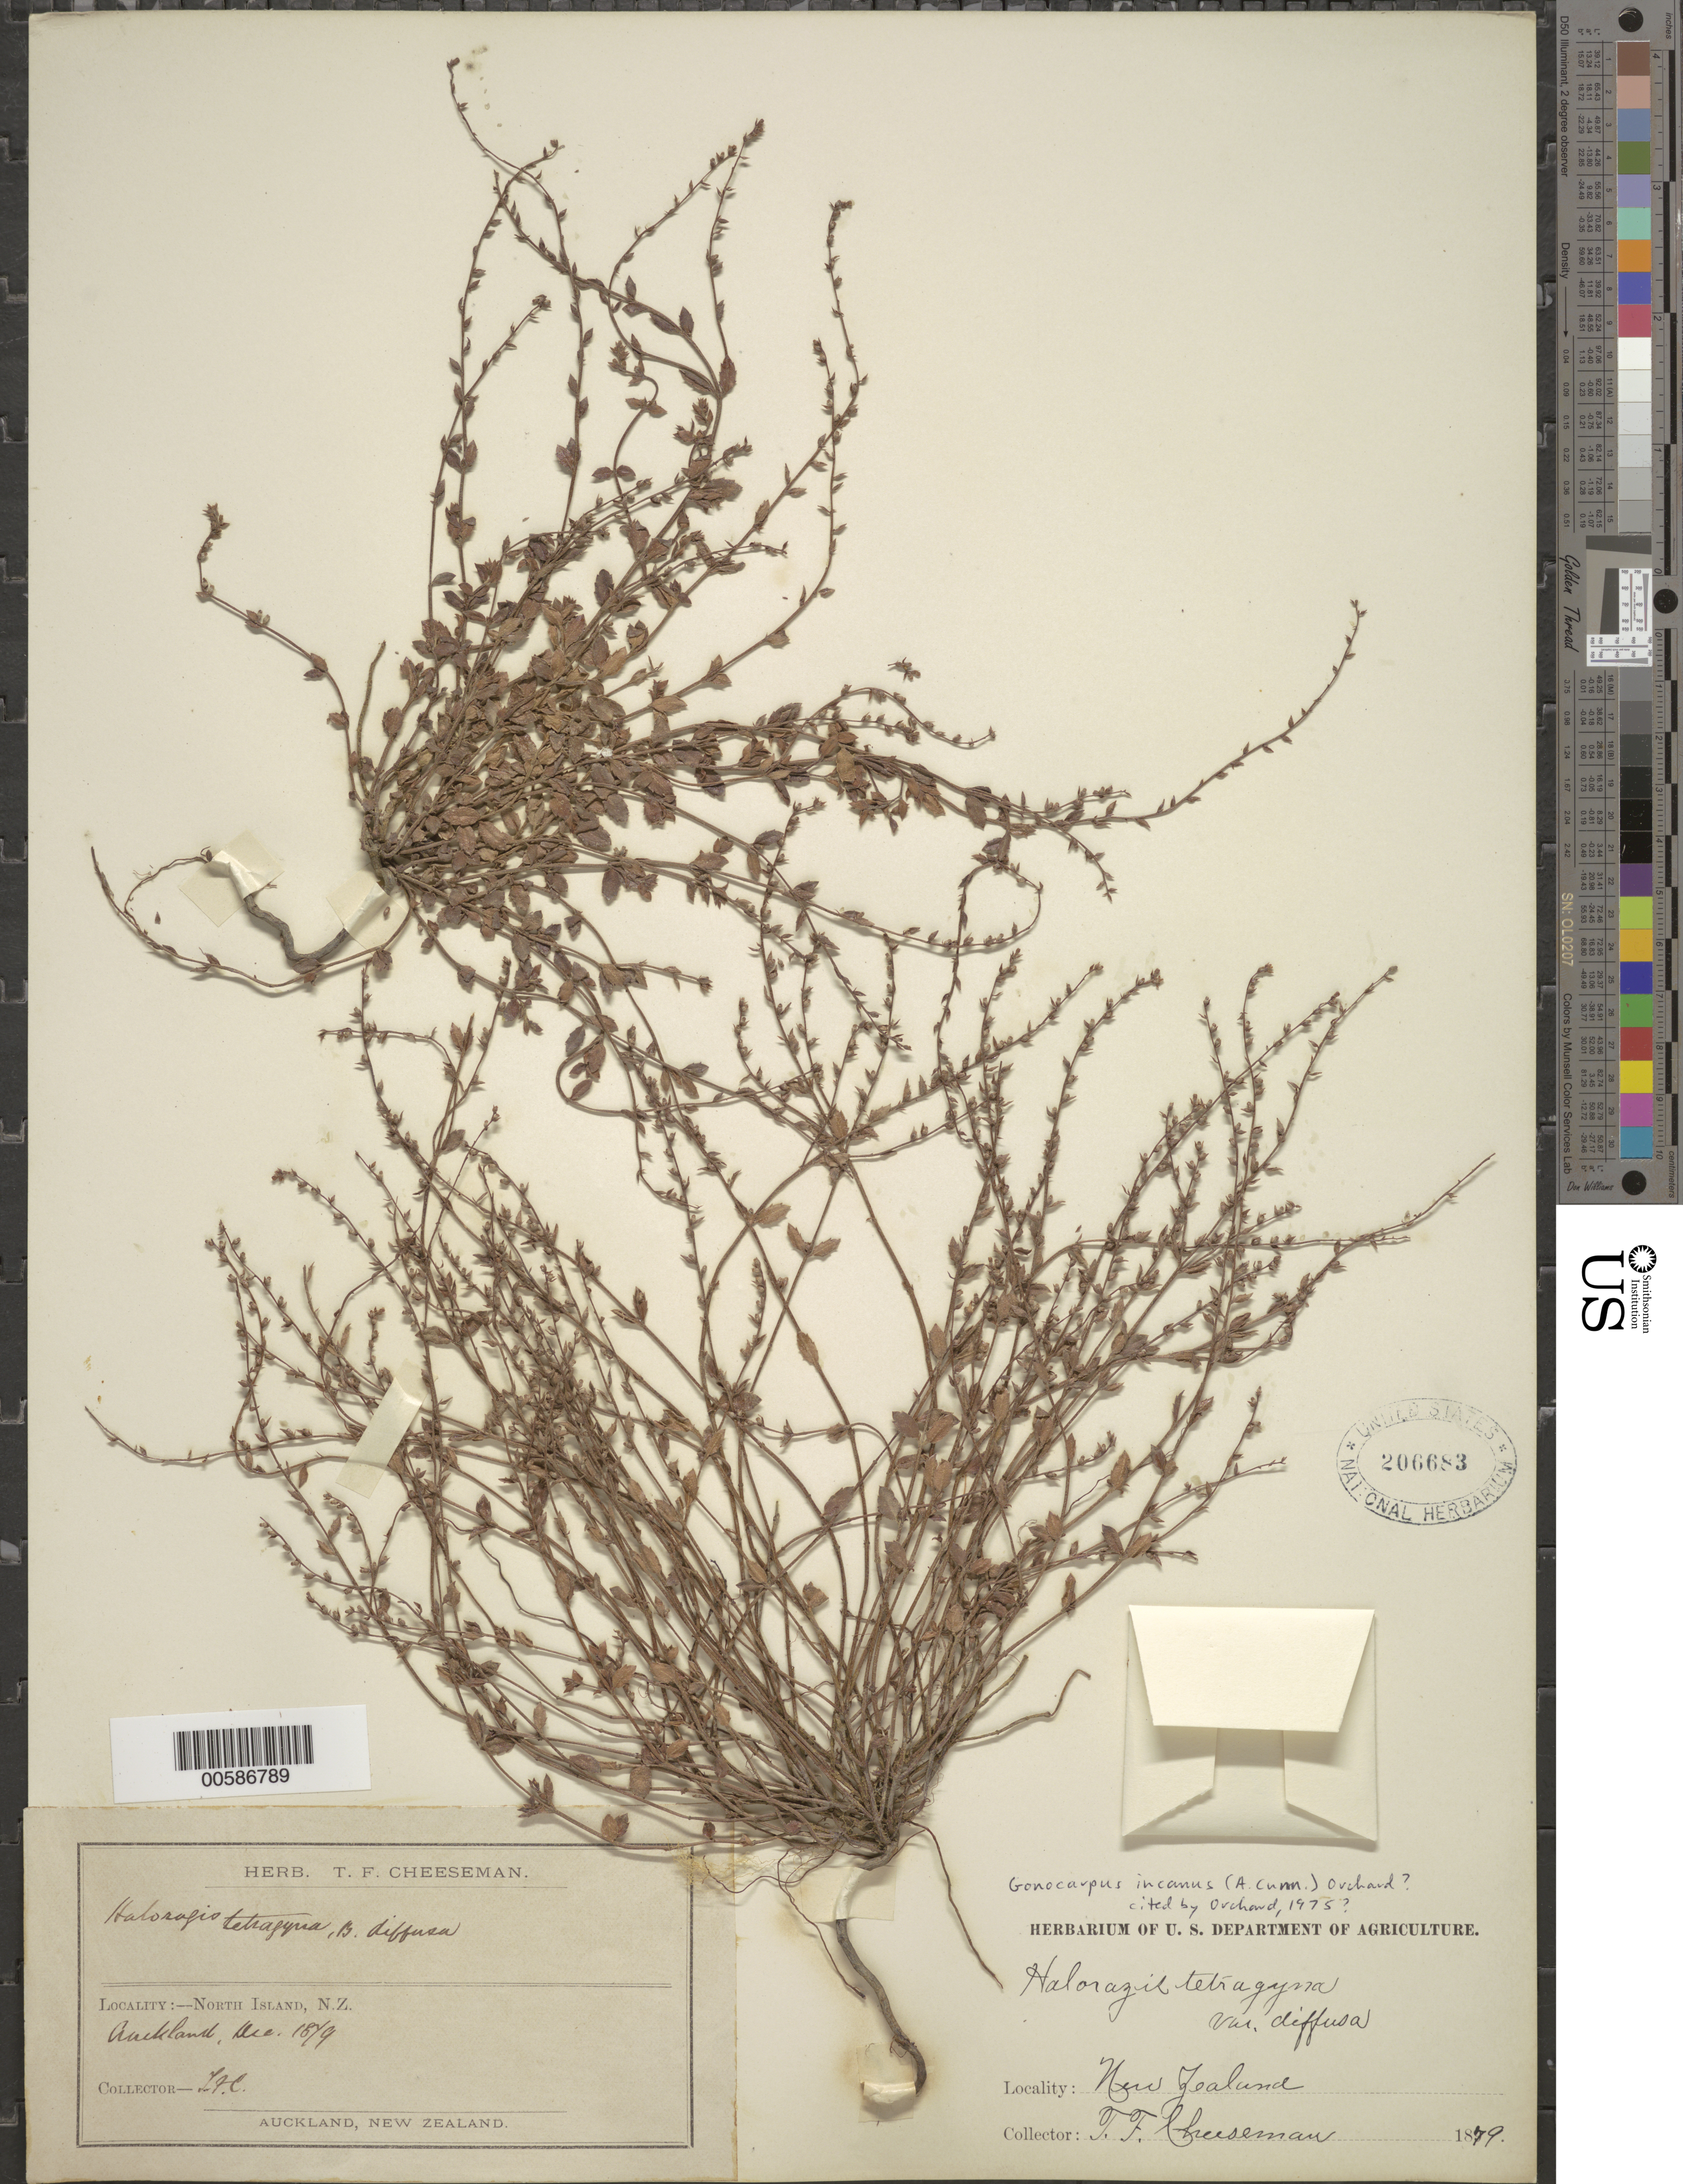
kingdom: Plantae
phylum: Tracheophyta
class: Magnoliopsida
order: Saxifragales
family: Haloragaceae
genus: Gonocarpus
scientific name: Gonocarpus incanus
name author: (A. Cunn.) Orchard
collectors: T. F. Cheeseman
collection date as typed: Dec 1879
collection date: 1879-12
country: New Zealand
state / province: Auckland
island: North Island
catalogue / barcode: US 206683